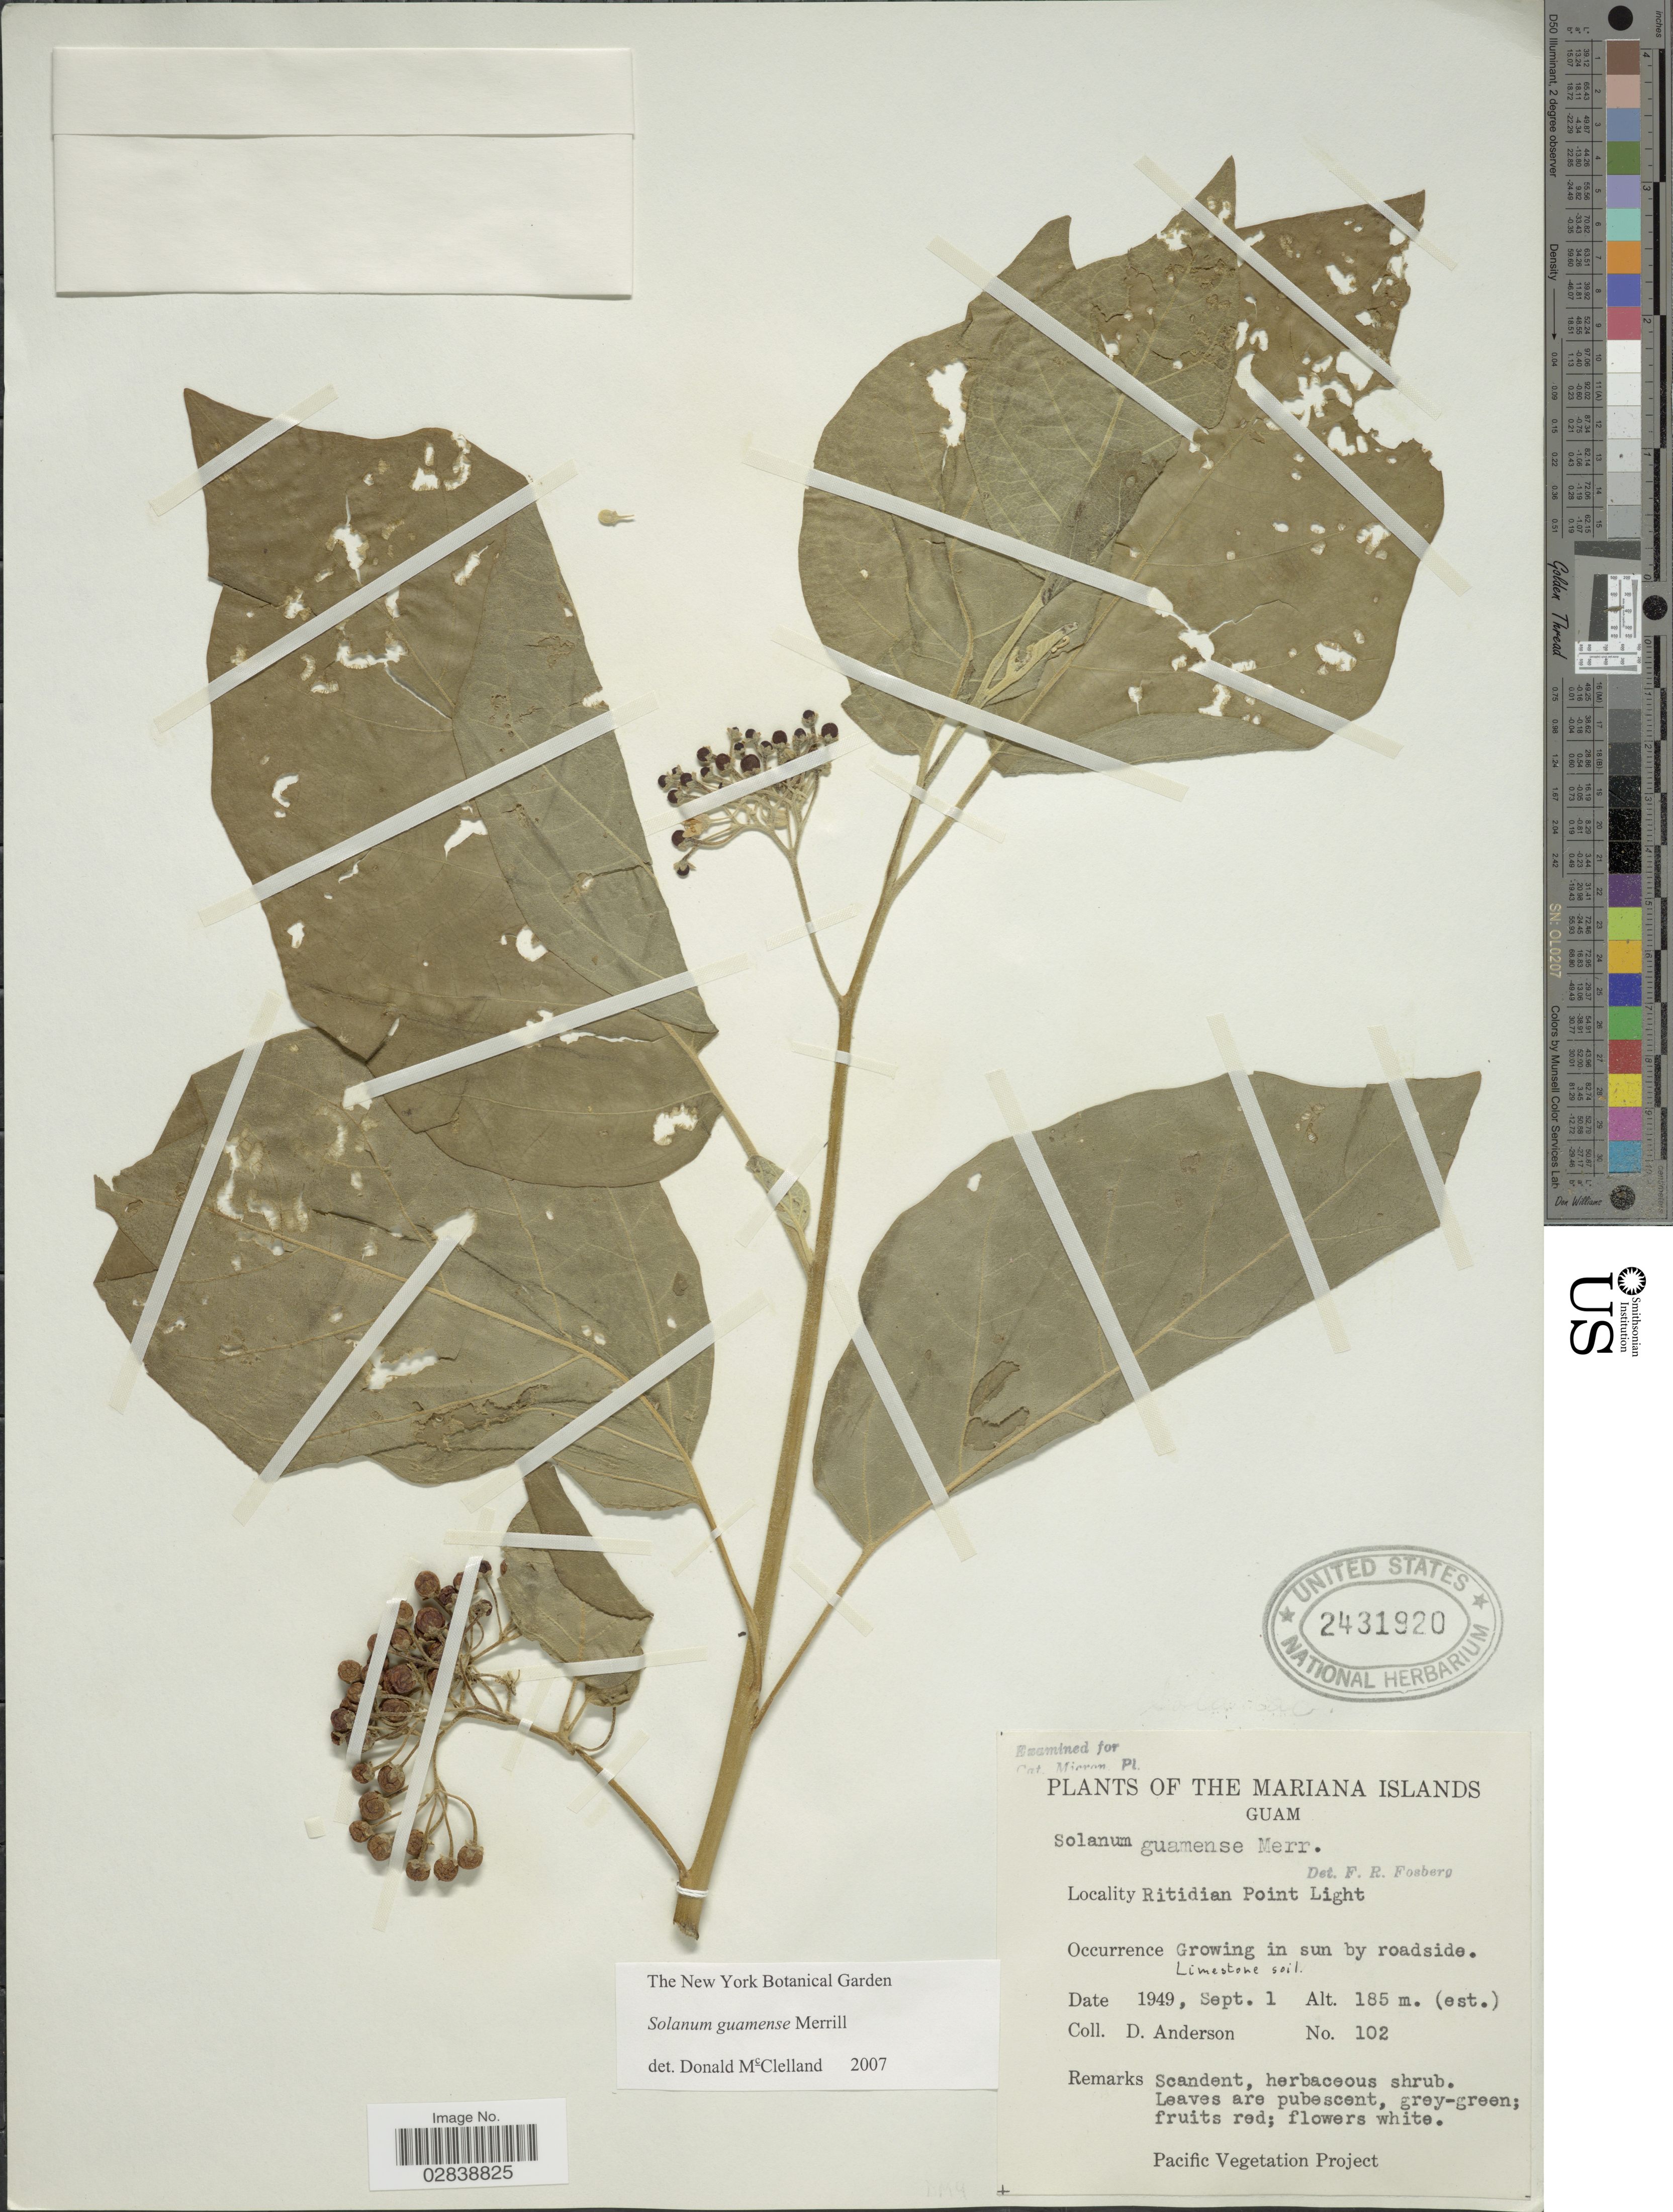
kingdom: Plantae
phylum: Tracheophyta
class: Magnoliopsida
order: Solanales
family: Solanaceae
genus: Solanum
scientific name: Solanum guamense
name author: Merr.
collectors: D. Anderson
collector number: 102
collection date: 1949-09-01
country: Guam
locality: Mariana Islands. Ritidian Point Light.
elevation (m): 185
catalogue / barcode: US 2431920